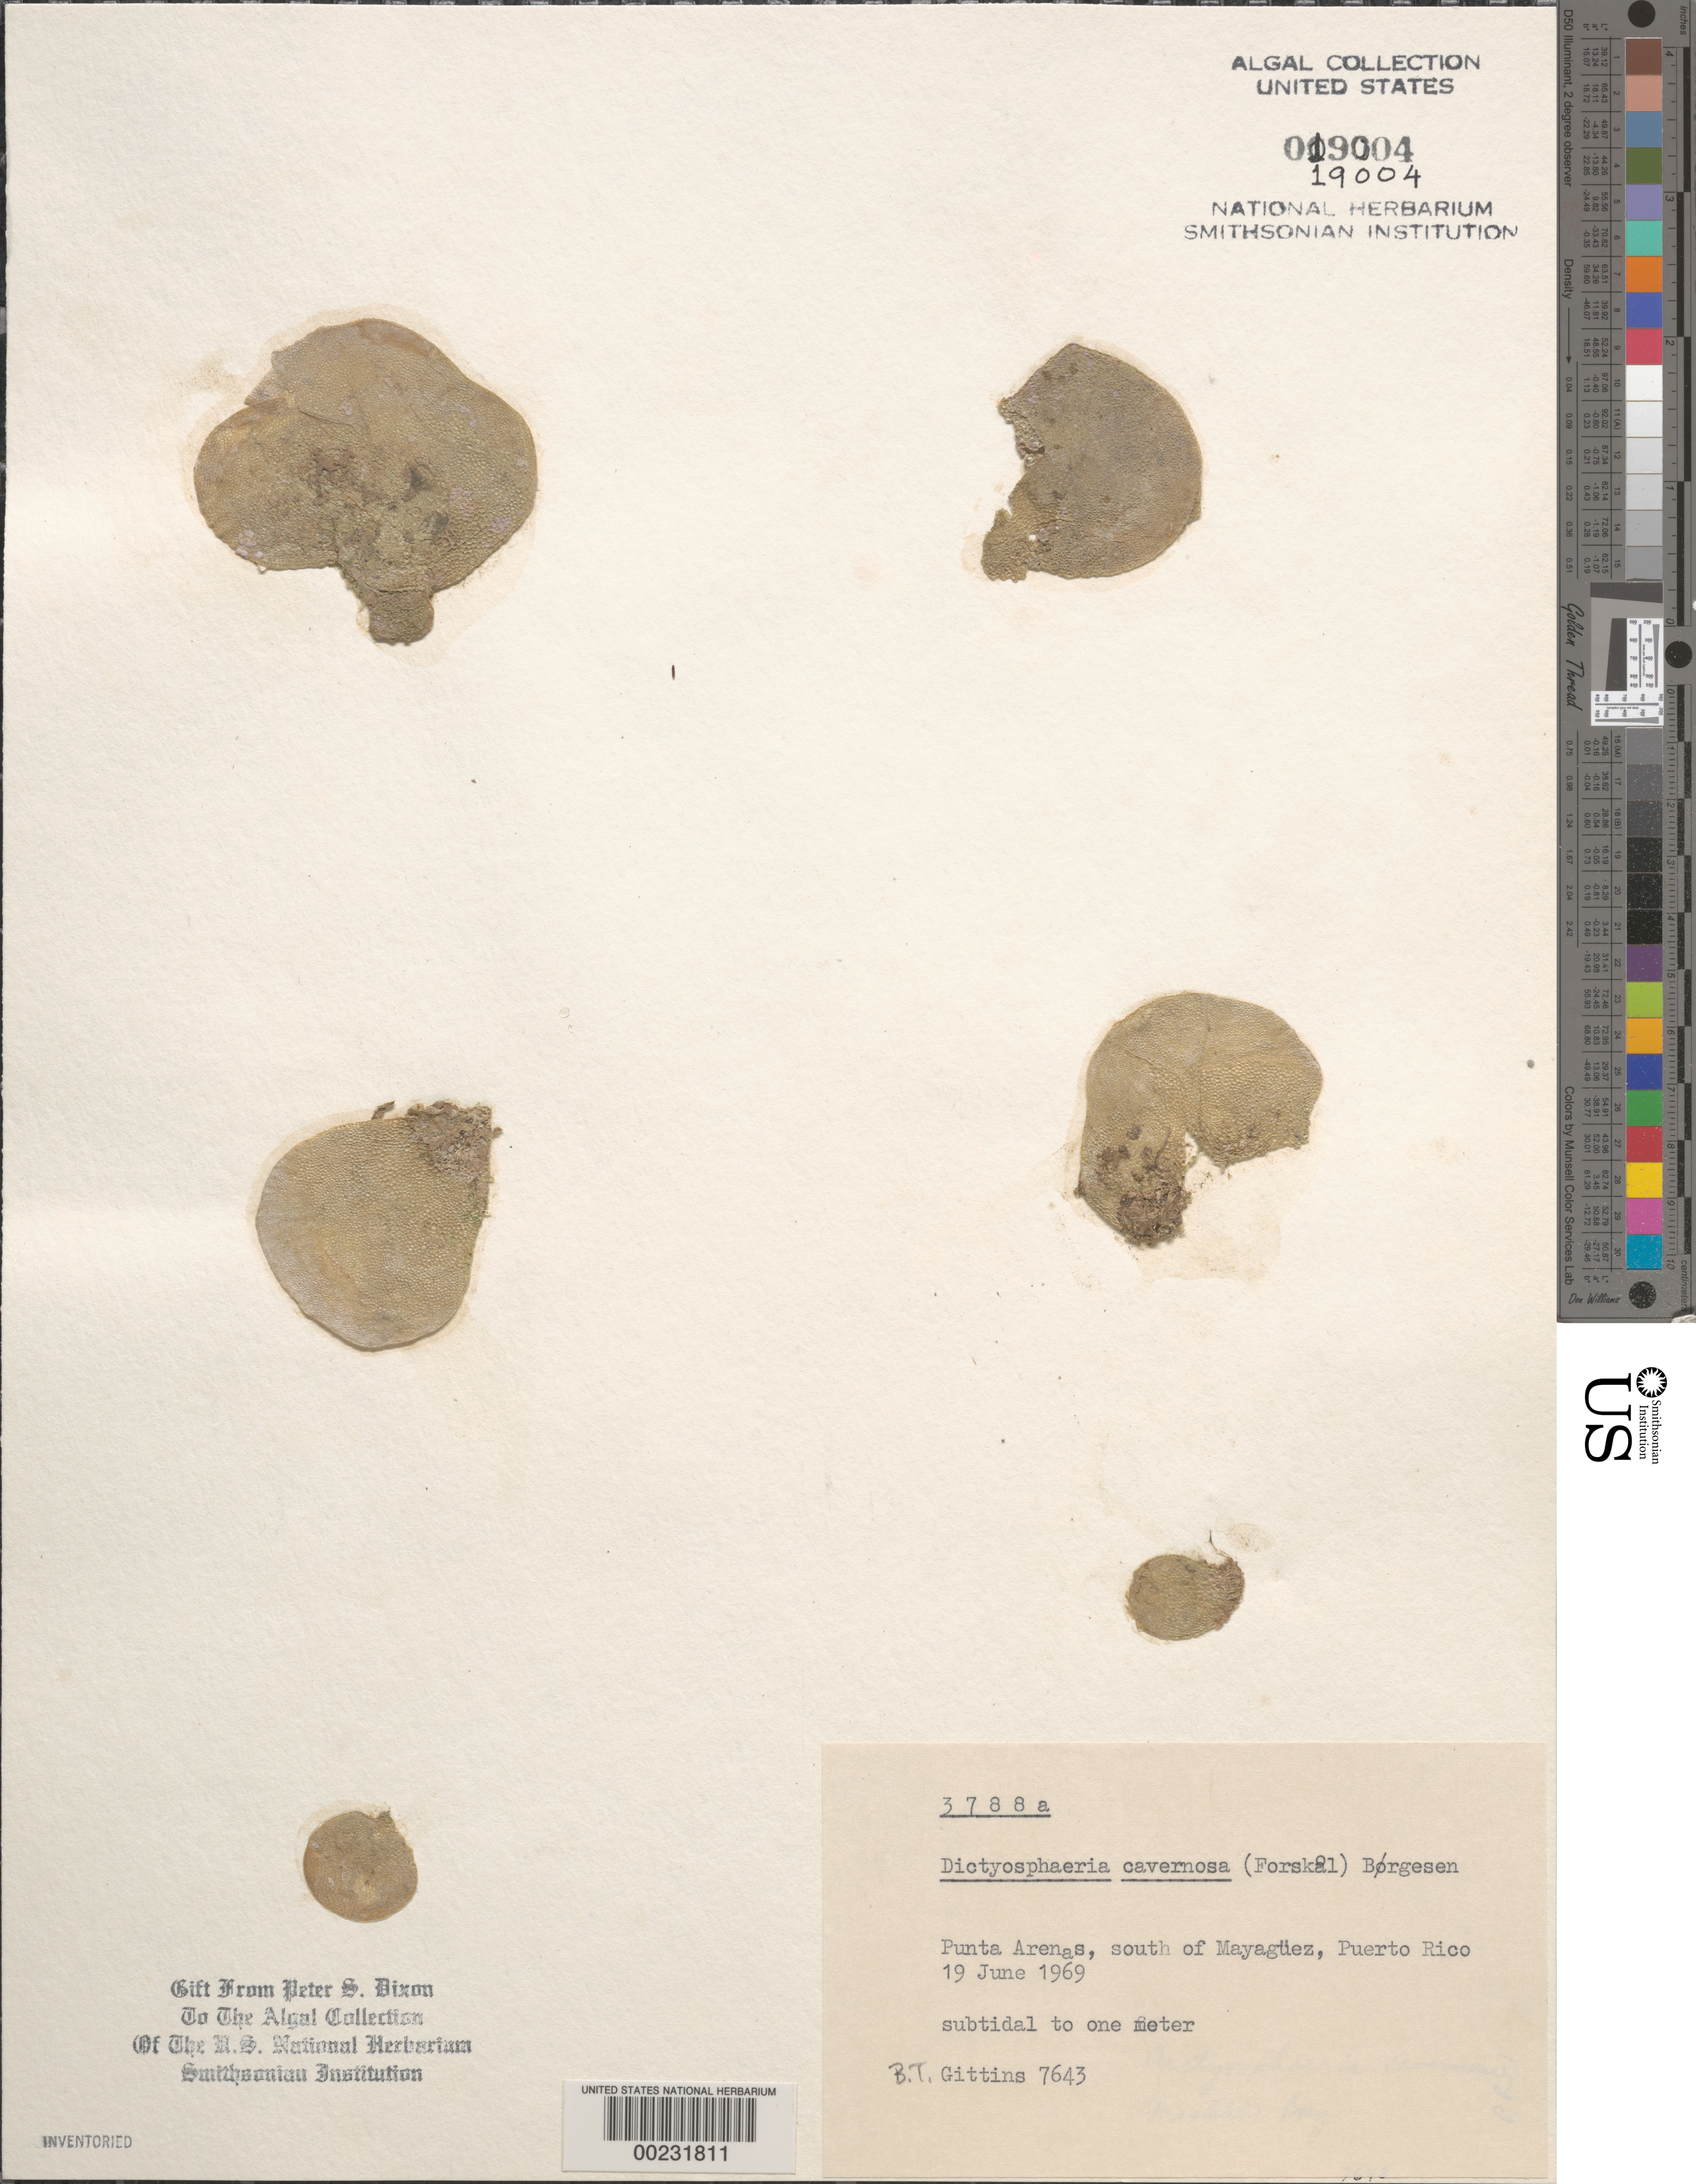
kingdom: Plantae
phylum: Chlorophyta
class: Ulvophyceae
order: Siphonocladales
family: Siphonocladaceae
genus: Dictyosphaeria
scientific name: Dictyosphaeria cavernosa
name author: (Forssk.) Børgesen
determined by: Dixon, P. S.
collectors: B. Gittins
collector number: BTG 7643 & PSD 3788A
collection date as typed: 19 Jun 1969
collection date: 1969-06-19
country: Puerto Rico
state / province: Mayaguez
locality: Punta arenas, south of mayaguez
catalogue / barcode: US 19004